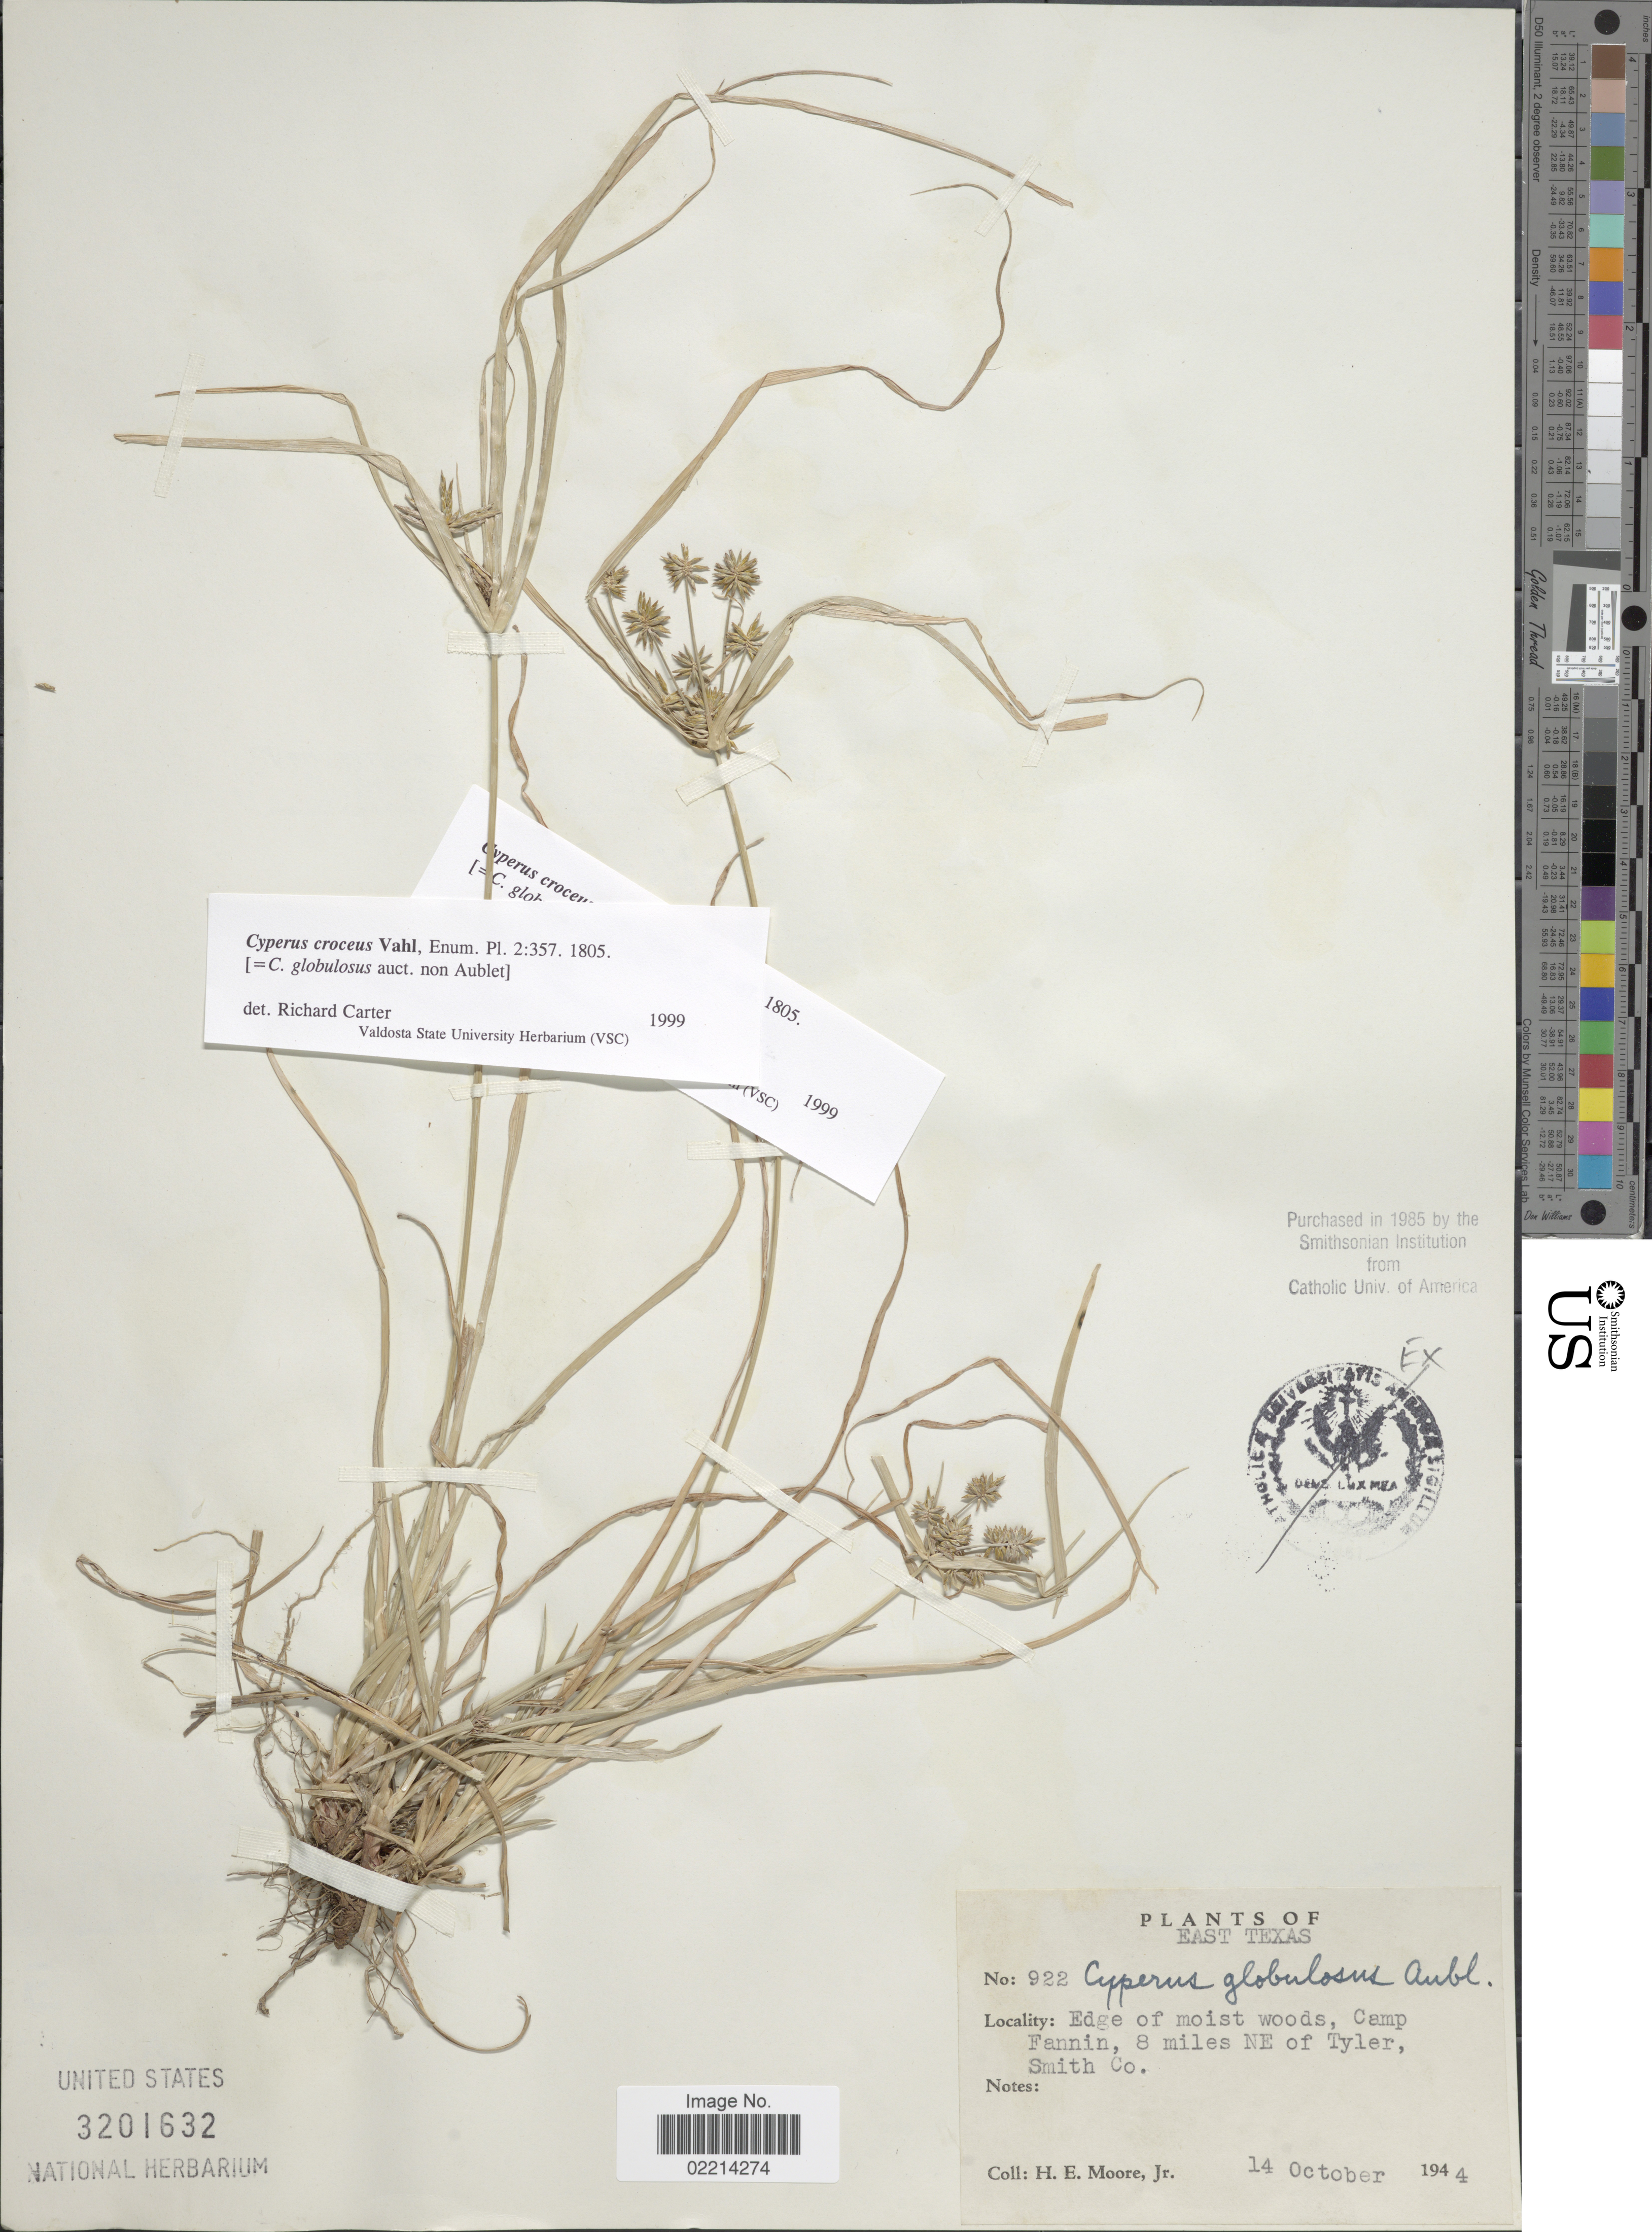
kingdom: Plantae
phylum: Tracheophyta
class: Liliopsida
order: Poales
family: Cyperaceae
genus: Cyperus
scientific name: Cyperus croceus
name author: Vahl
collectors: H. Moore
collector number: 922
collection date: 1944-10-14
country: United States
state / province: Texas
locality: East Texas, Edge of moist woods, Camp Fannin, 8 miles NE of Tyler, Smith Co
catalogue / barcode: US 3201632